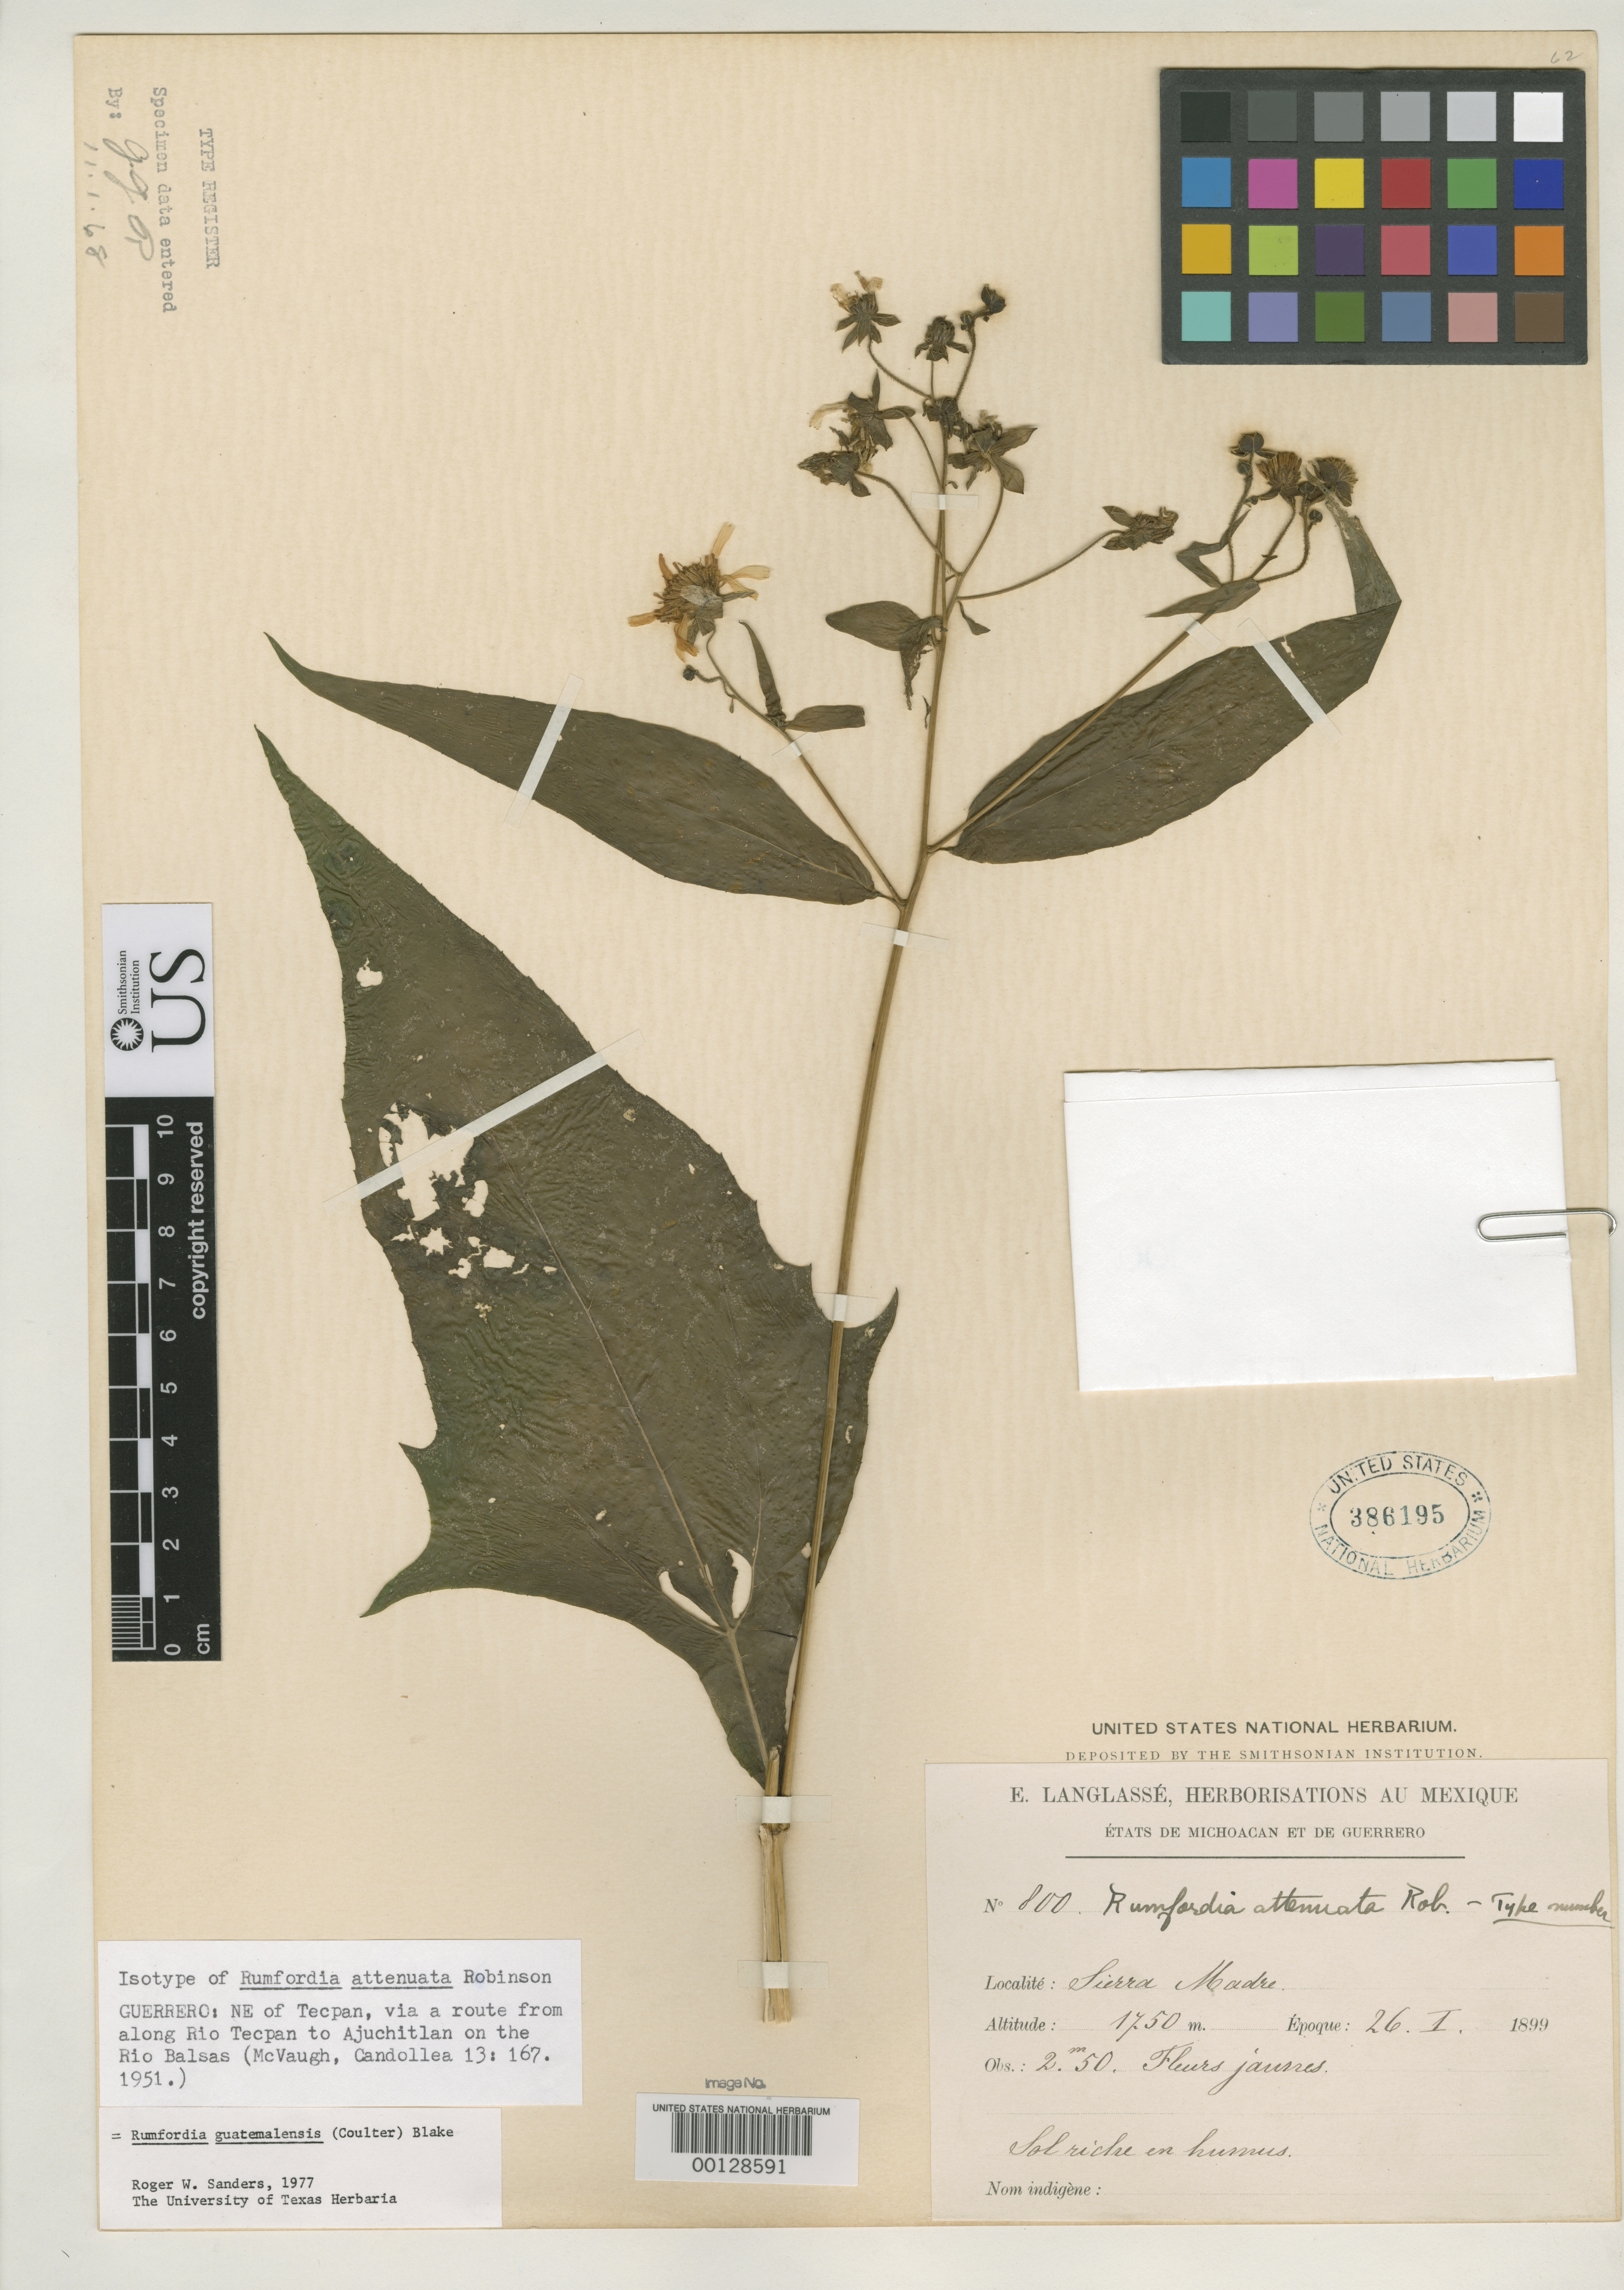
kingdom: Plantae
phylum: Tracheophyta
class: Magnoliopsida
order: Asterales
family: Asteraceae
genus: Rumfordia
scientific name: Rumfordia attenuata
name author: B.L. Rob.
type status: Isotype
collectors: E. Langlassé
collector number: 800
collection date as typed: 26 Jan 1899 to 26 Apr 1899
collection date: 1899-01-26/1899-04-26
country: Mexico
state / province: Guerrero / Michoacán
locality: Sierra Madre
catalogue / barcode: US 386195